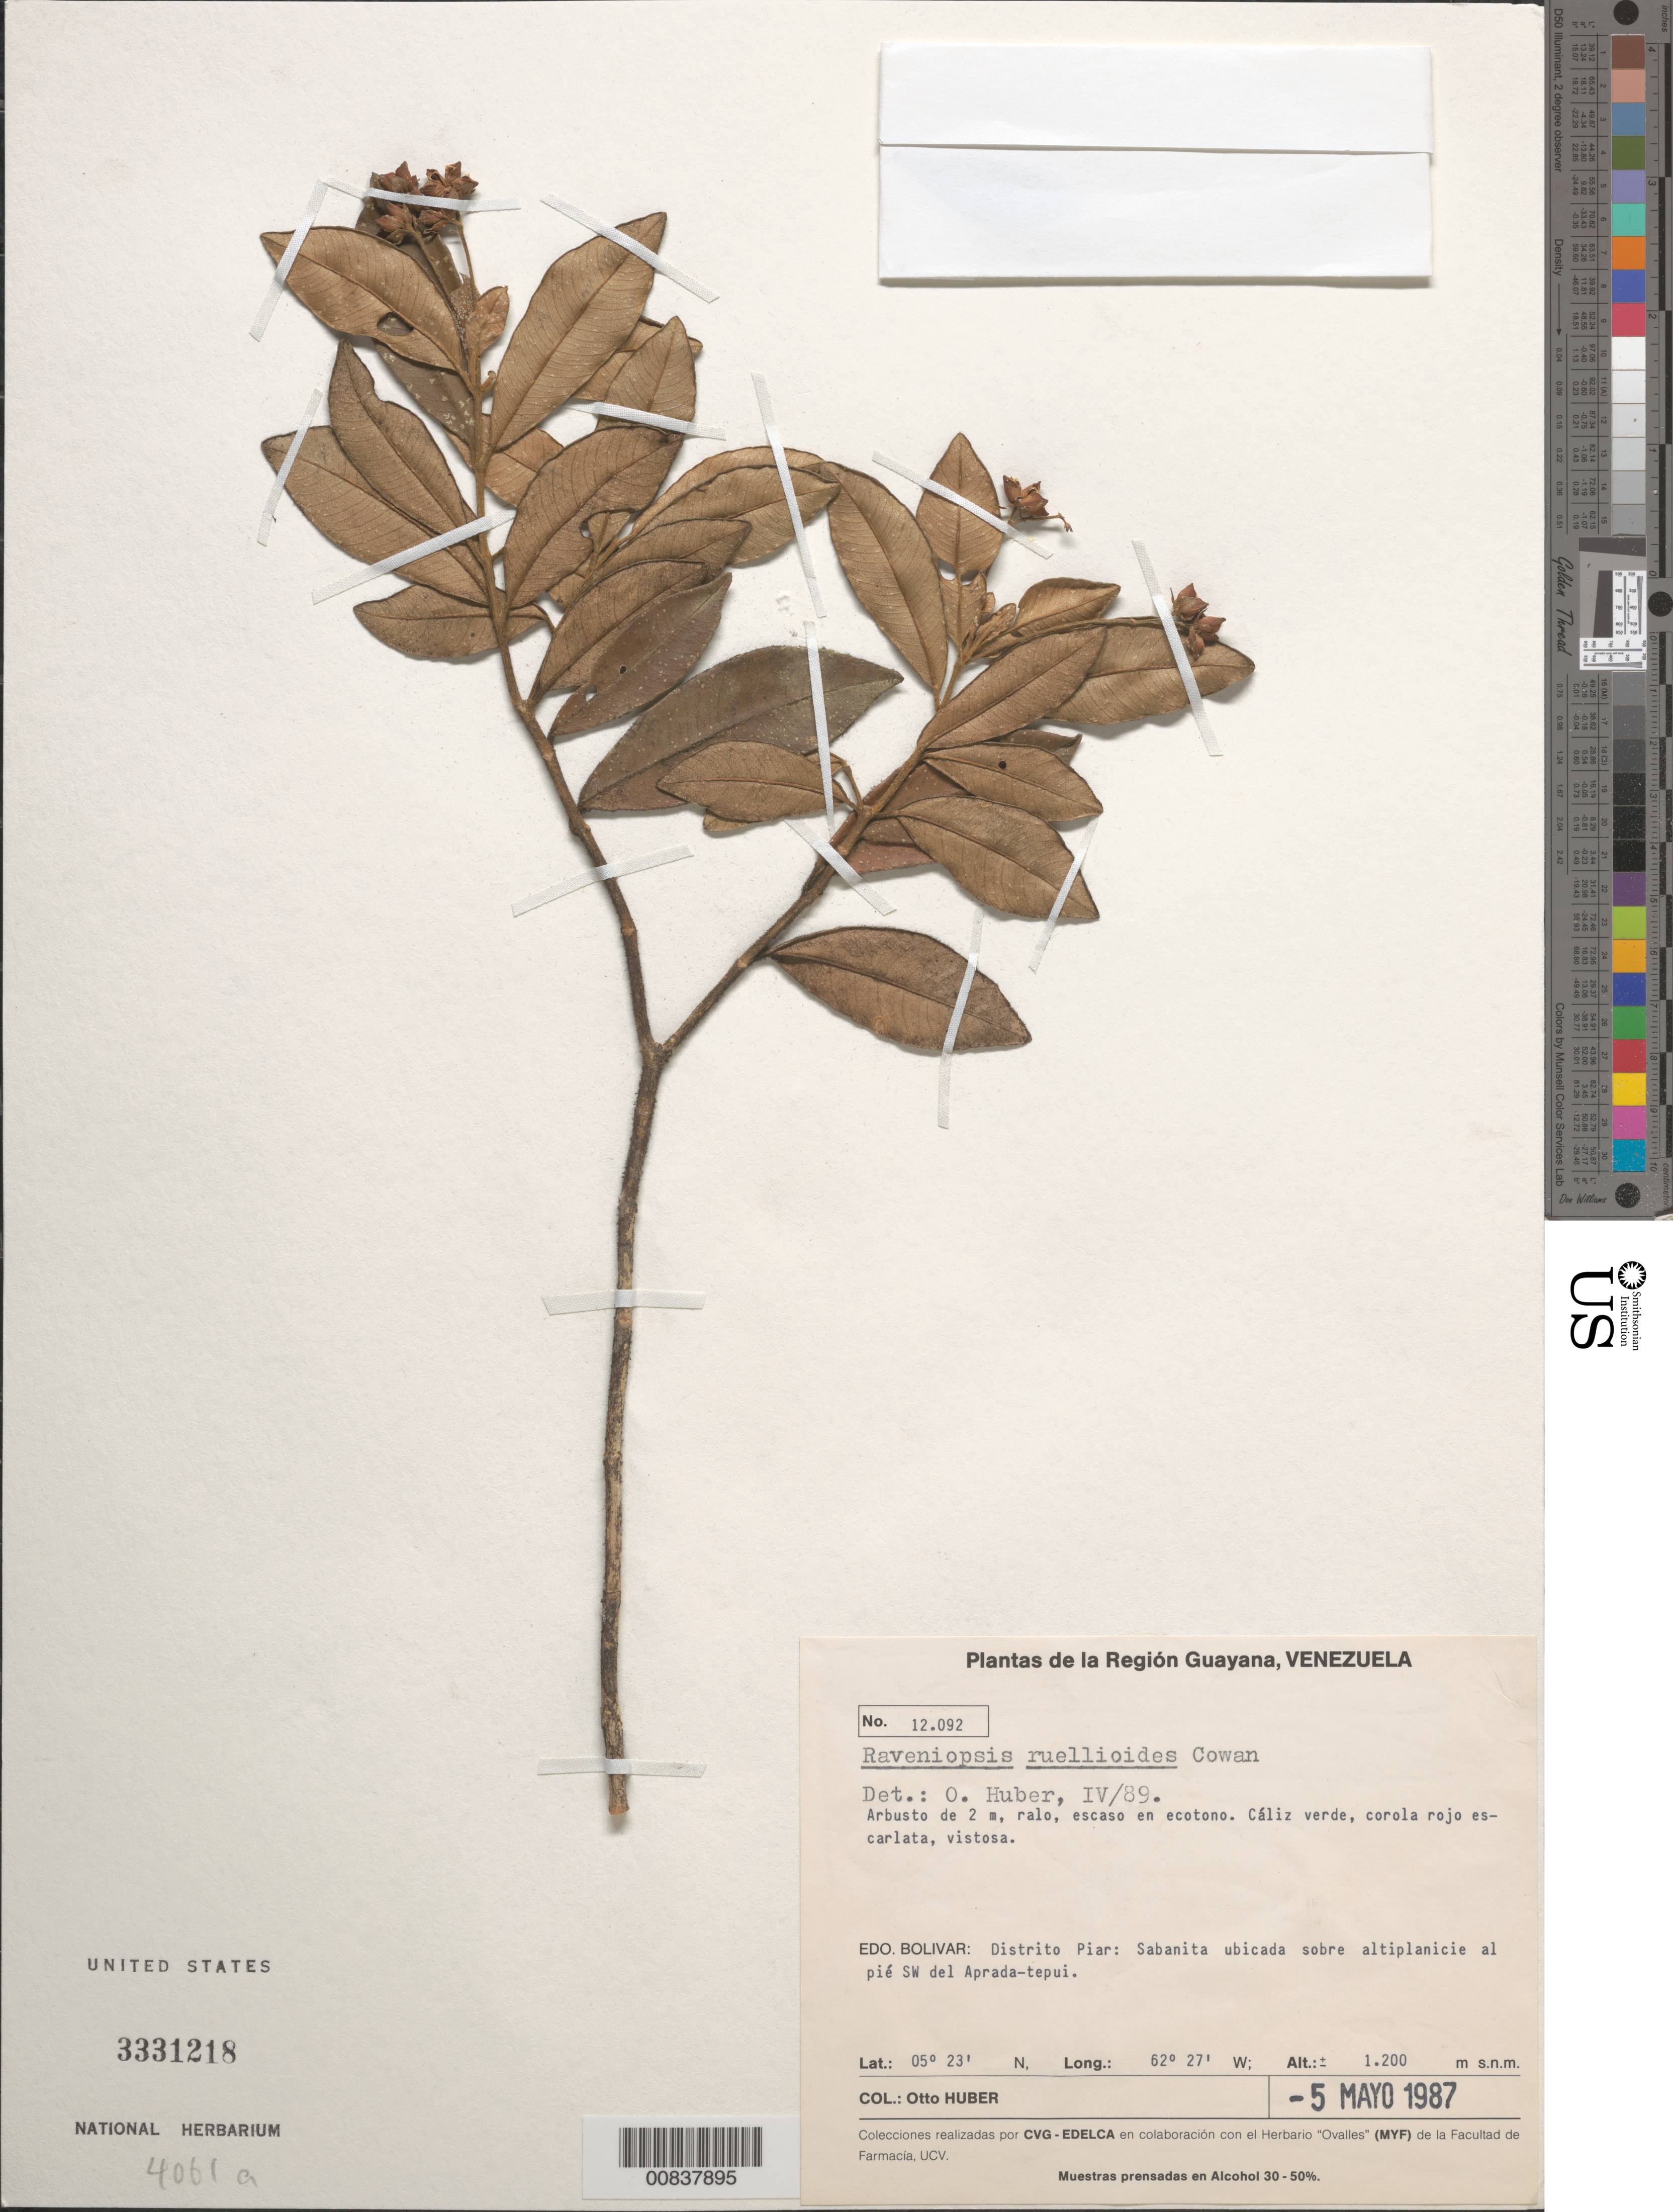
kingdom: Plantae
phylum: Tracheophyta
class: Magnoliopsida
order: Sapindales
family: Rutaceae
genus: Raveniopsis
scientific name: Raveniopsis ruellioides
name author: (Oliv.) R.S. Cowan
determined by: Huber, Otto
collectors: O. Huber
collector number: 12092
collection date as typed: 5-May-87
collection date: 1987-05-05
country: Venezuela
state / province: Bolívar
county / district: Piar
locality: Aprada-tepuí, SW of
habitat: Sabanita ubicada sobre altiplanicie al pié del tepui; ecotono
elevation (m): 1200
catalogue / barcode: US 3331218